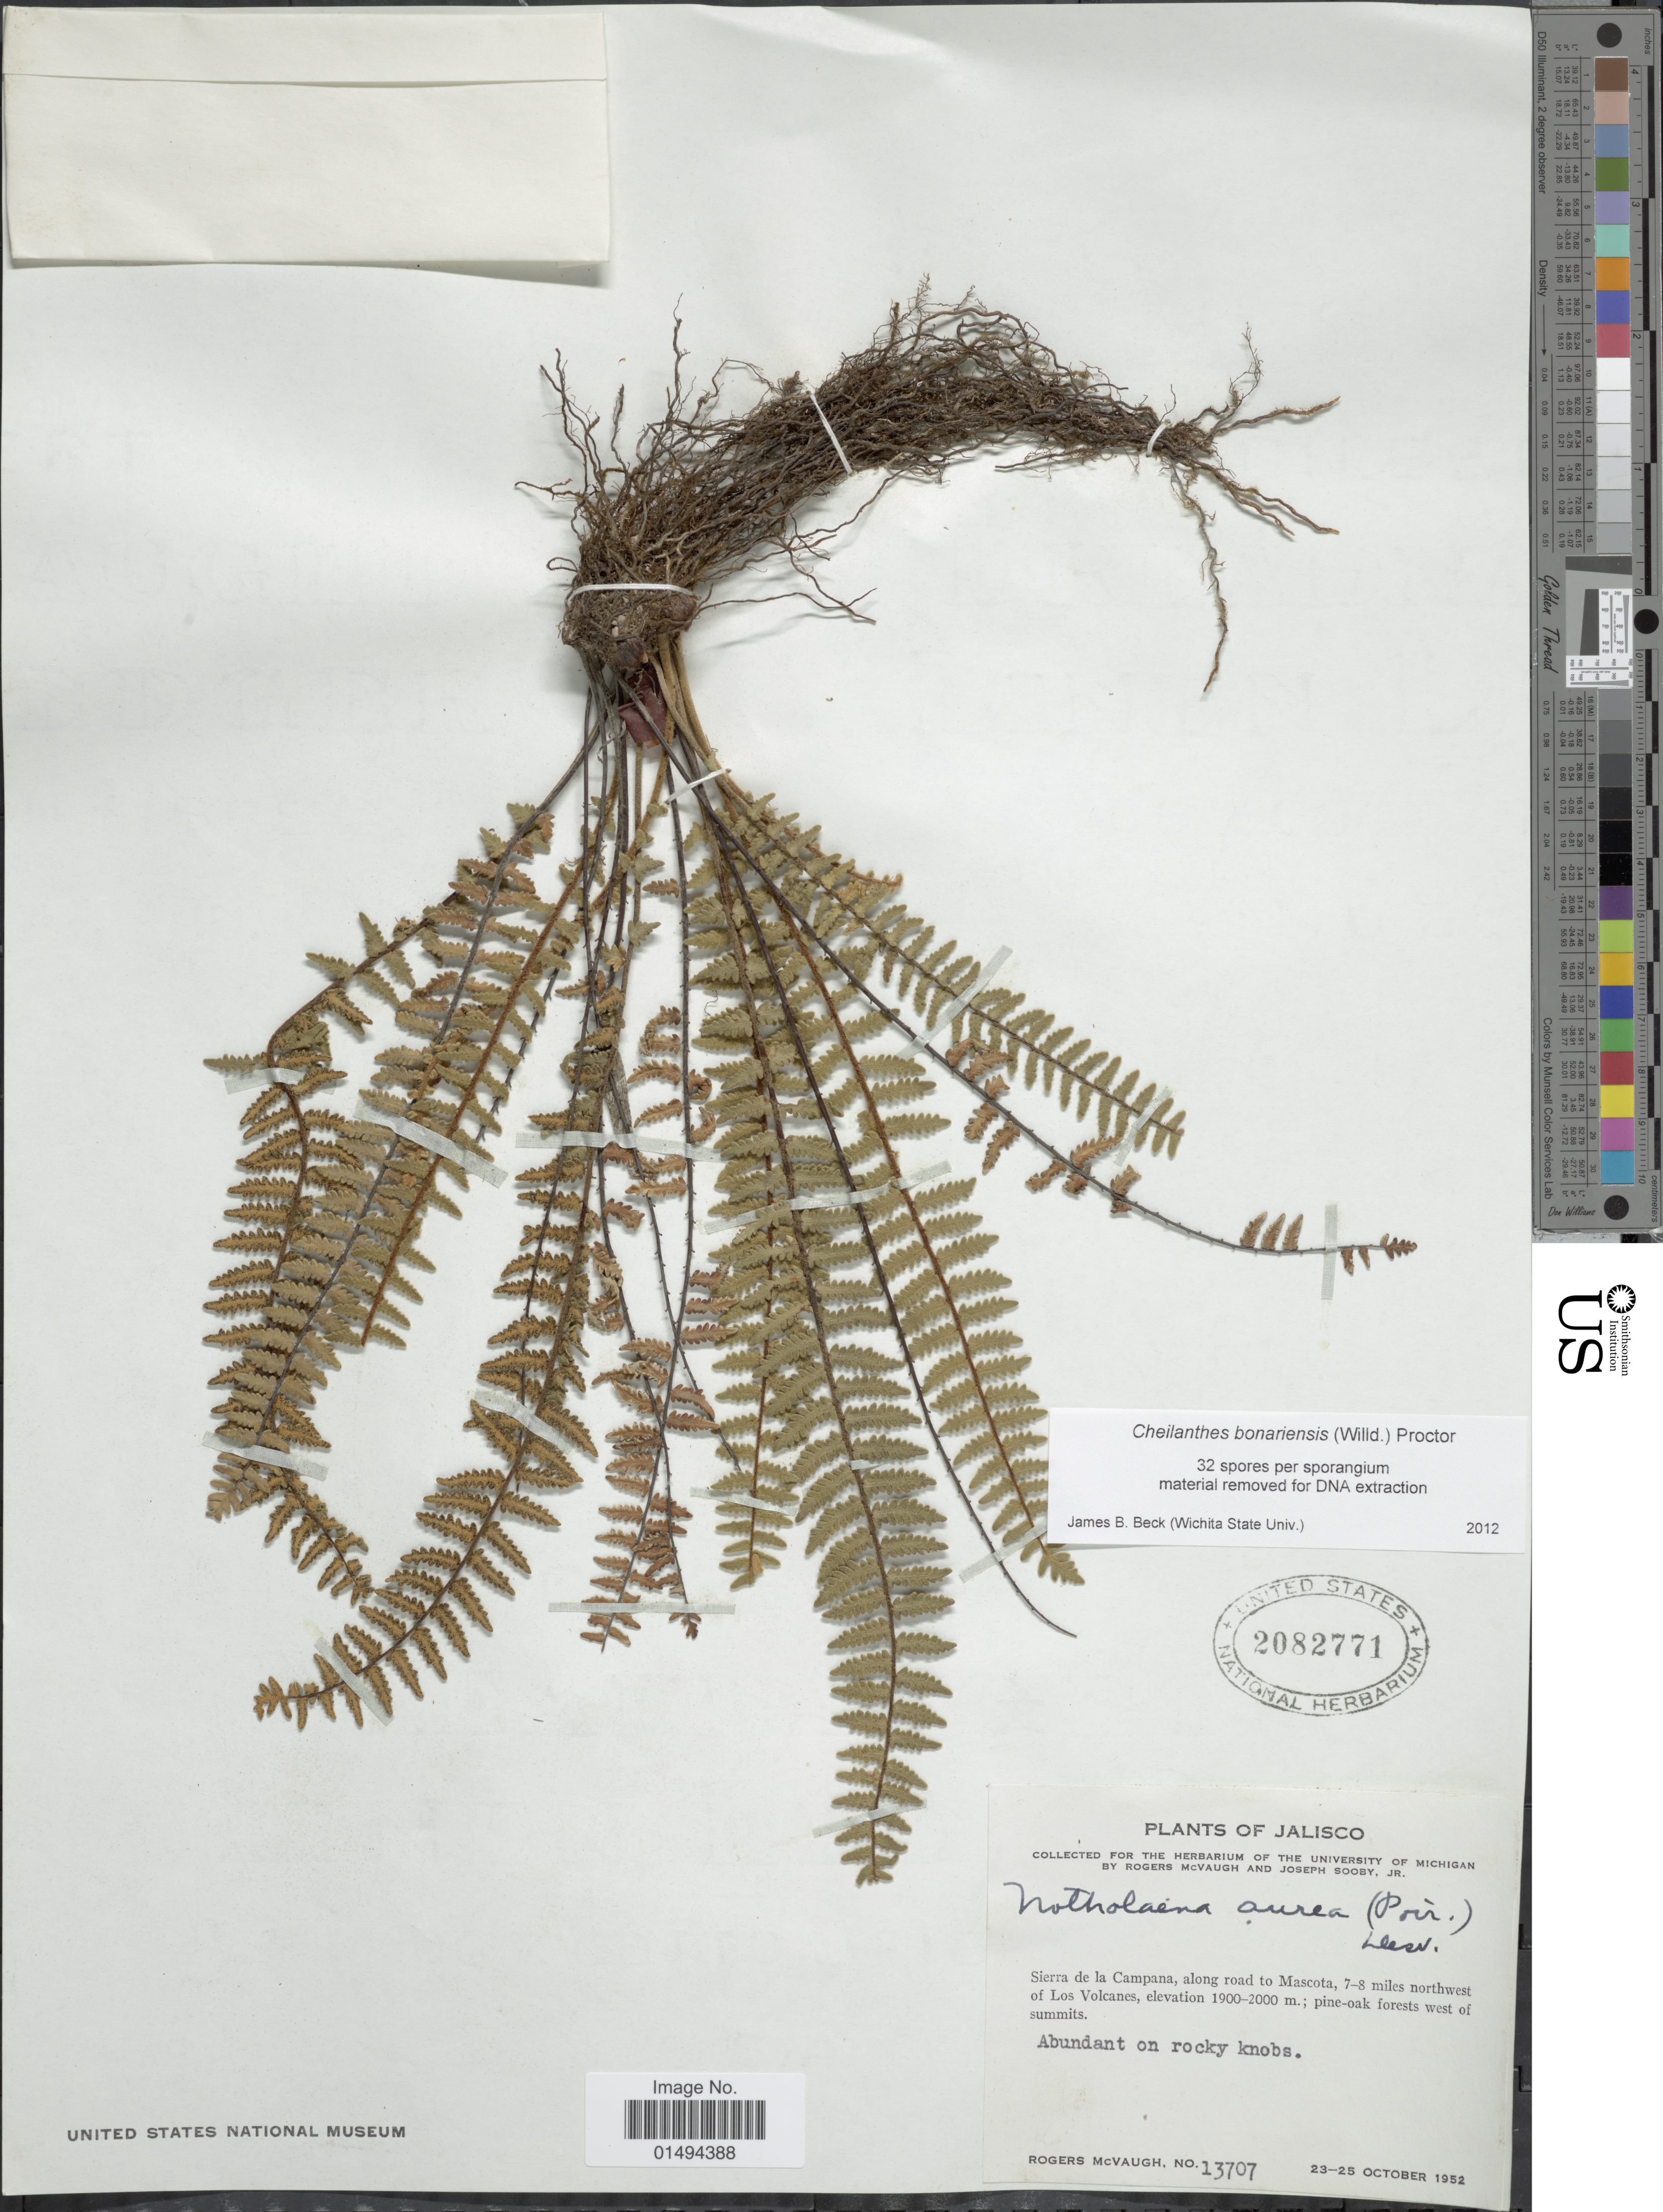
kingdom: Plantae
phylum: Tracheophyta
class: Polypodiopsida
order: Polypodiales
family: Pteridaceae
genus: Myriopteris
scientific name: Myriopteris aurea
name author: (Poir.) Grusz & Windham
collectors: R. McVaugh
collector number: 13707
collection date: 1952-10-23/1952-10-25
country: Mexico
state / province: Jalisco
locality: Sierra de la Campana, along road to Mascota, 7-8 miles northwest of Los Volcanes, Pine oak forest west of summits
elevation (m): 1900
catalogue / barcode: US 2082771